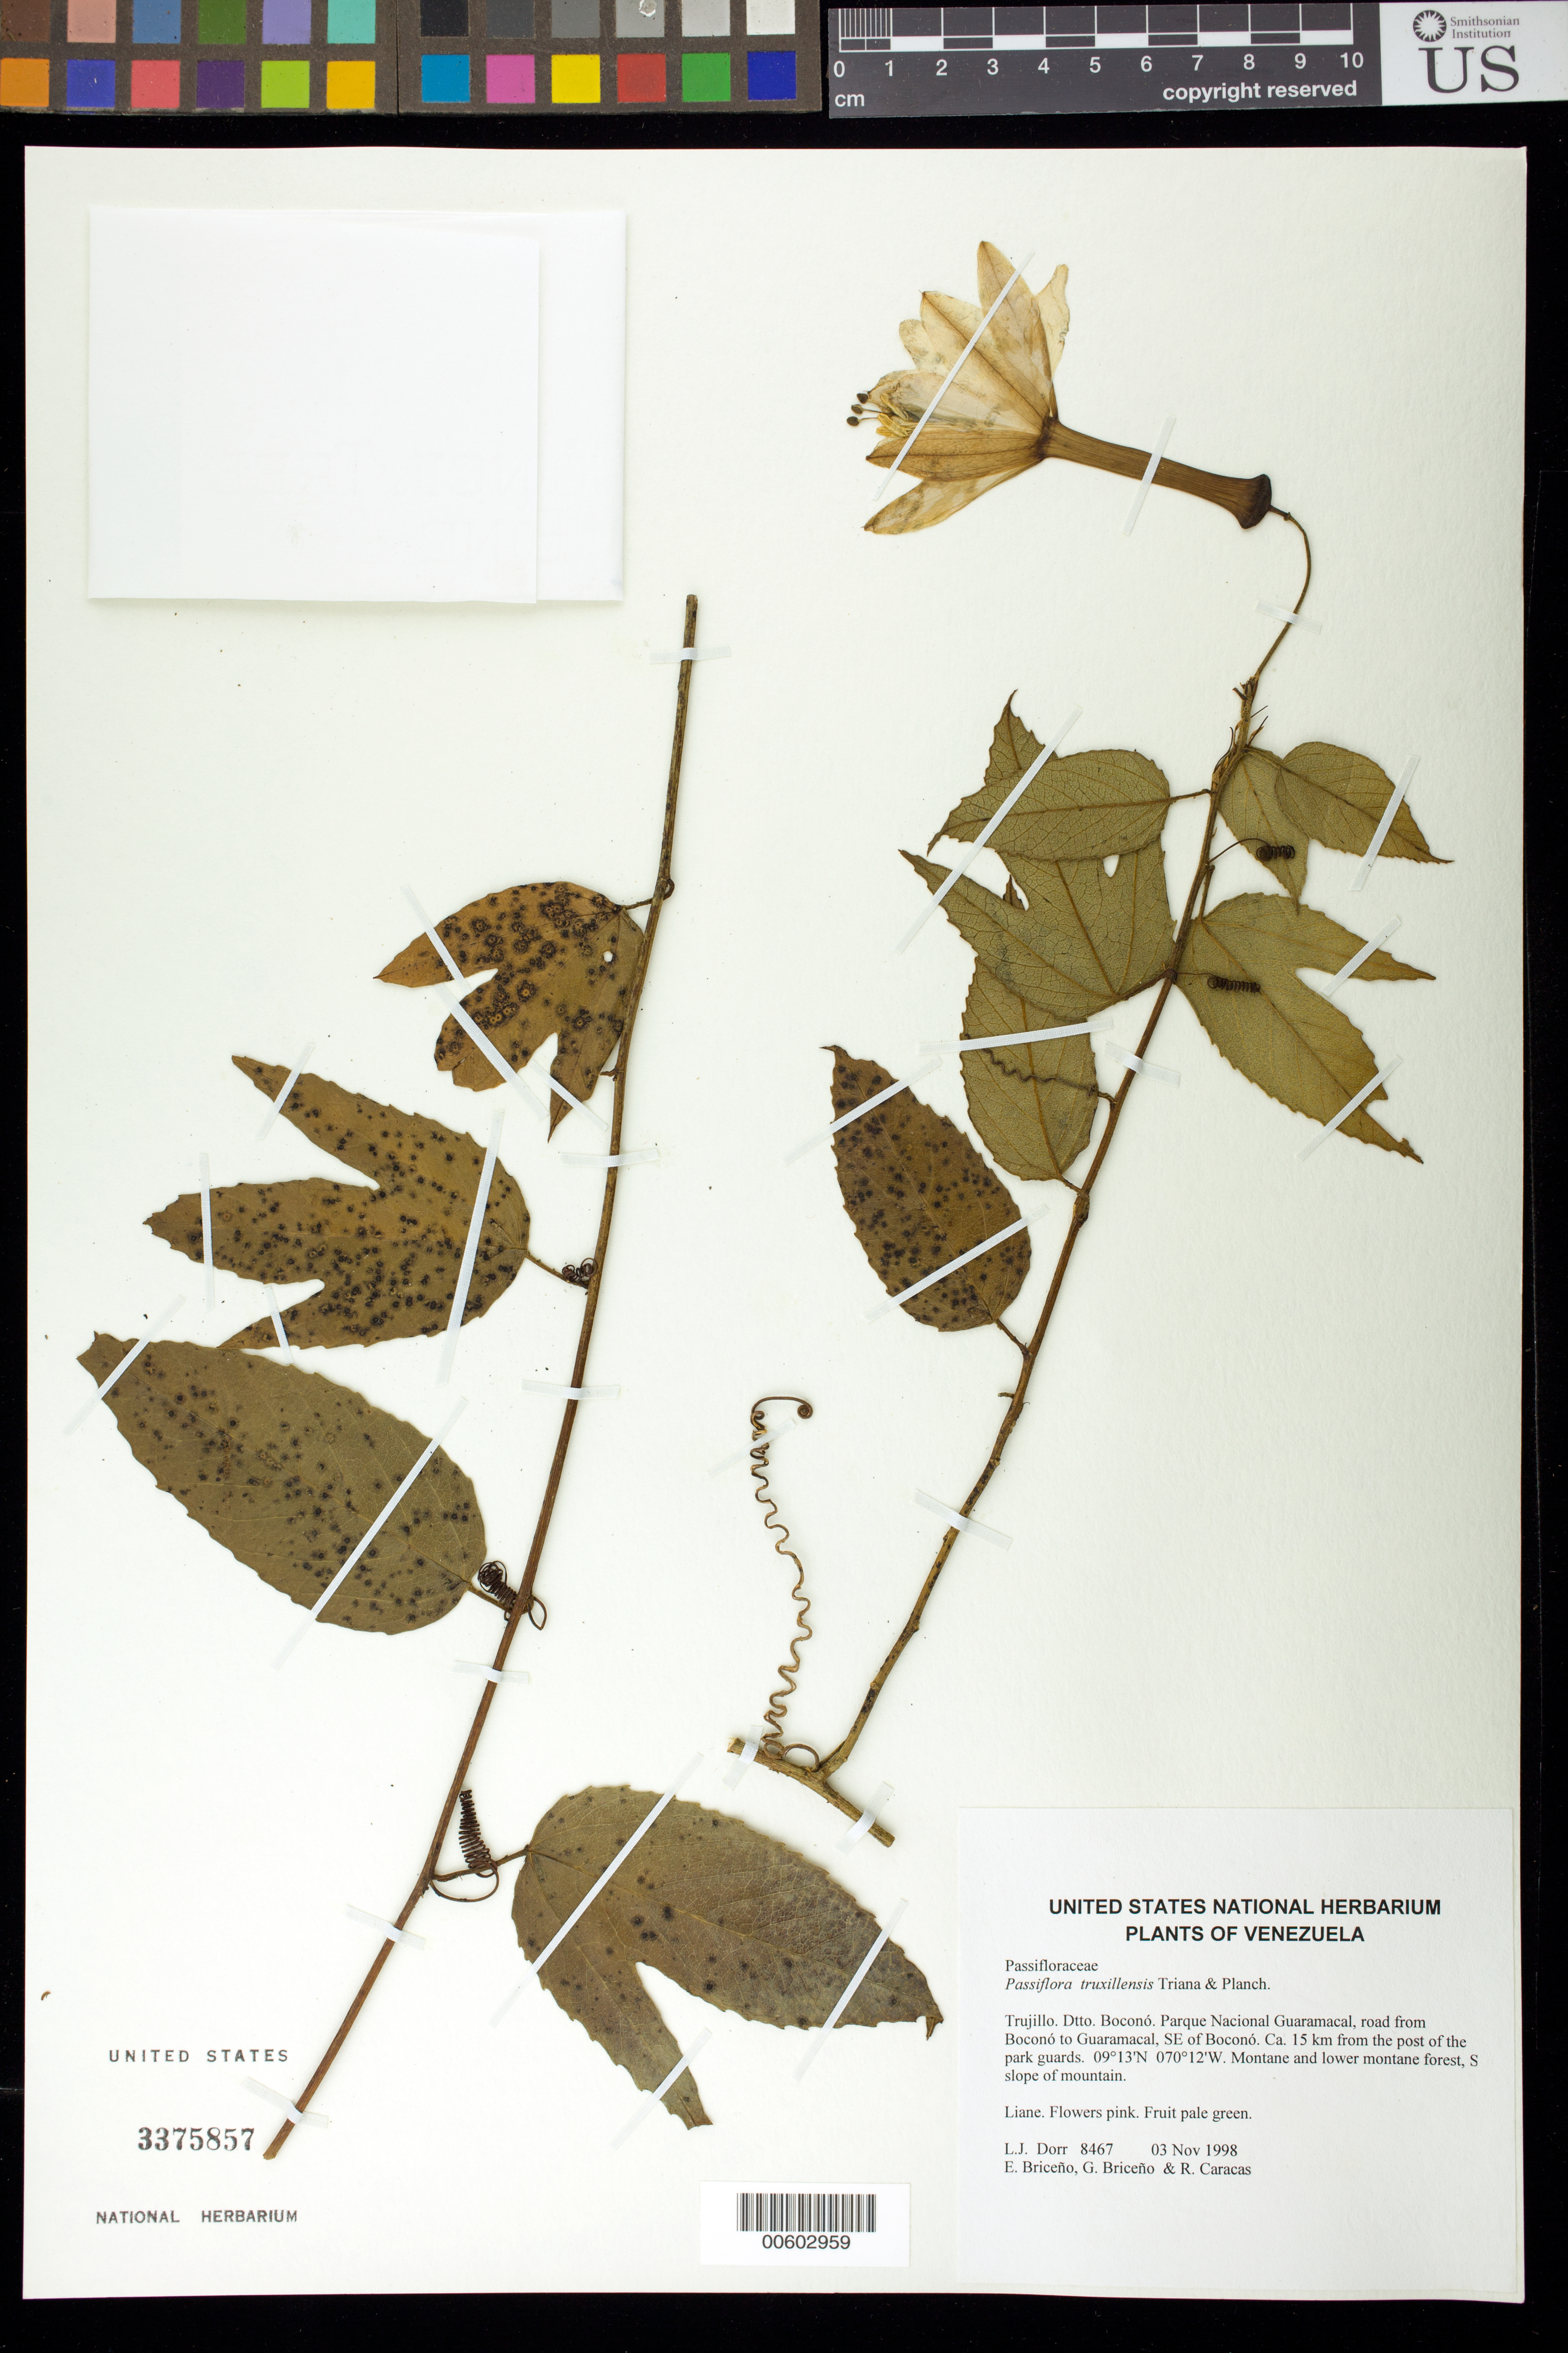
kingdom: Plantae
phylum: Tracheophyta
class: Magnoliopsida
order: Malpighiales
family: Passifloraceae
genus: Passiflora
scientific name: Passiflora truxillensis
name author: Triana & Planch.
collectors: L. J. Dorr, E. Briceño, G. Briceño & R. Caracas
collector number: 8467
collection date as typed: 03 Nov 1998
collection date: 1998-11-03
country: Venezuela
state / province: Trujillo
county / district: Boconó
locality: Parque Nacional Guaramacal, road from Boconó to Guaramacal, SE of Boconó, ca. 15 km from the post of the park guards.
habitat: Montane and lower montane forest, S slope of mountain.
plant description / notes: K, PORT, US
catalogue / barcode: US 3375857